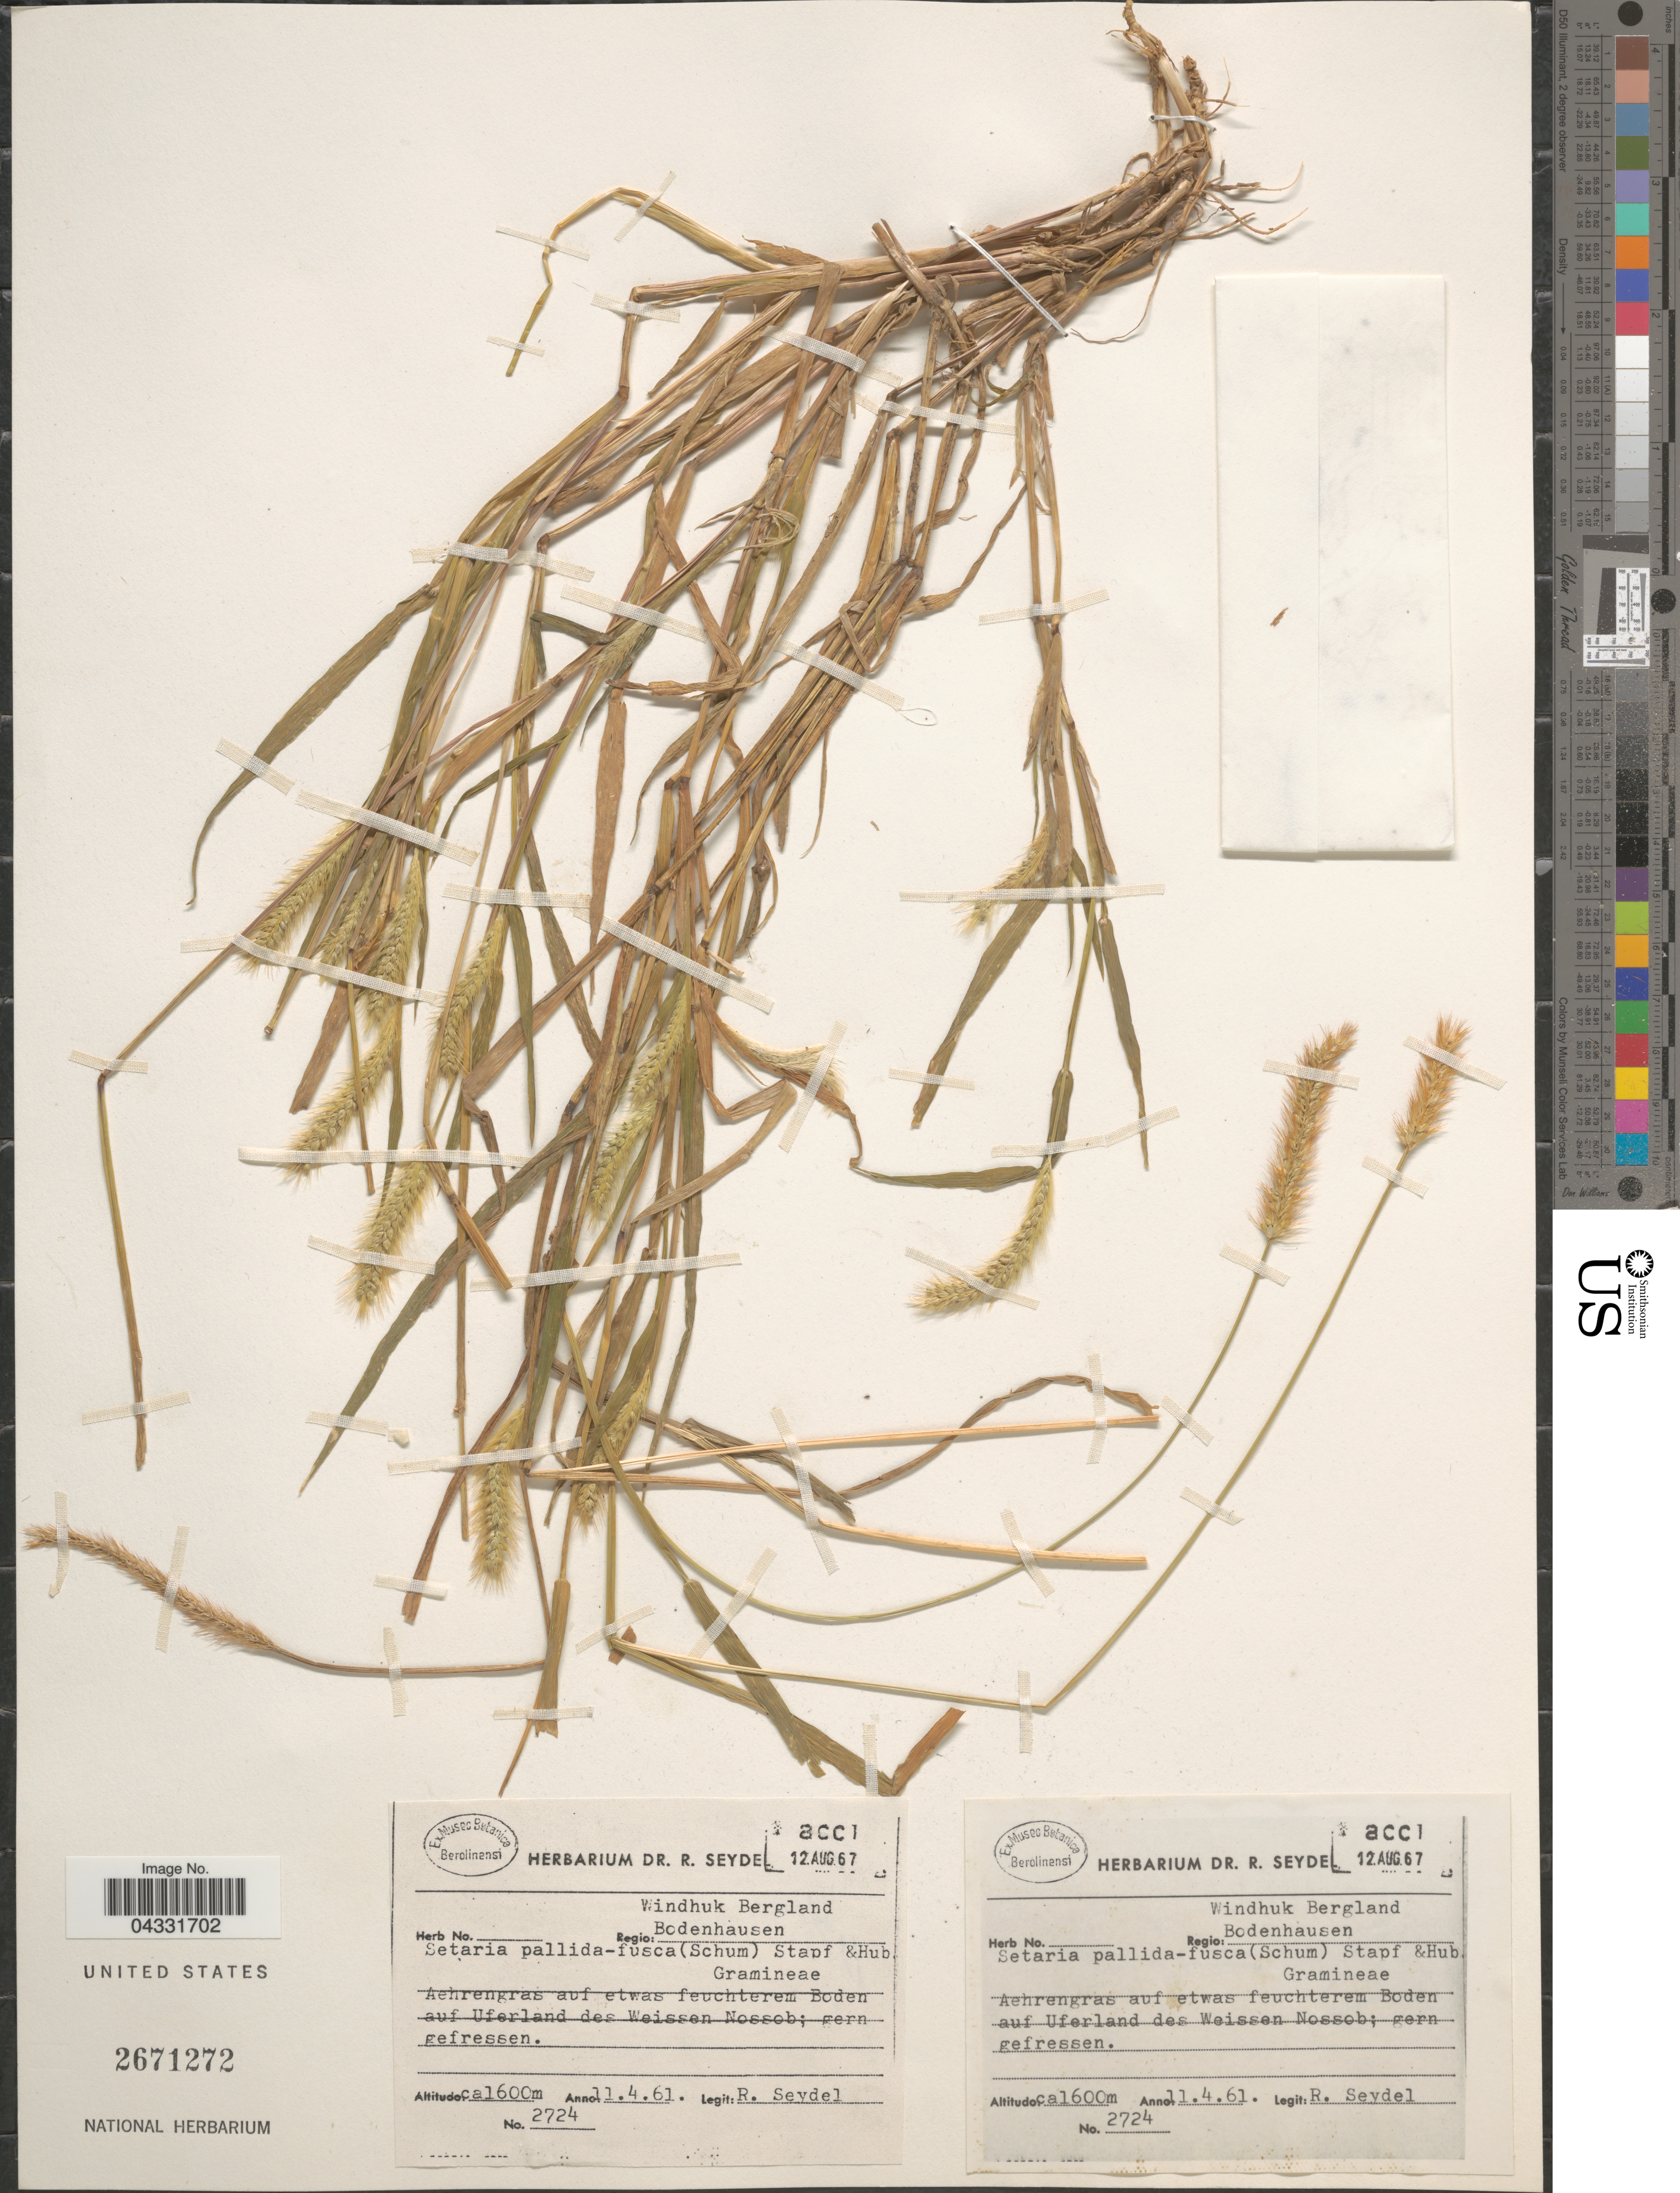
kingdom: Plantae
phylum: Tracheophyta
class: Liliopsida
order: Poales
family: Poaceae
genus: Setaria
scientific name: Setaria pallide-fusca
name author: (Schumach.) Stapf & C.E. Hubb.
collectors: R. Seydel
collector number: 2724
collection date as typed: Transcribed d/m/y: 11/4/61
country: South Africa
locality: Regio: Windhuk Bergland Bodenhausen.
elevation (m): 1600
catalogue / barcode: US 2671272